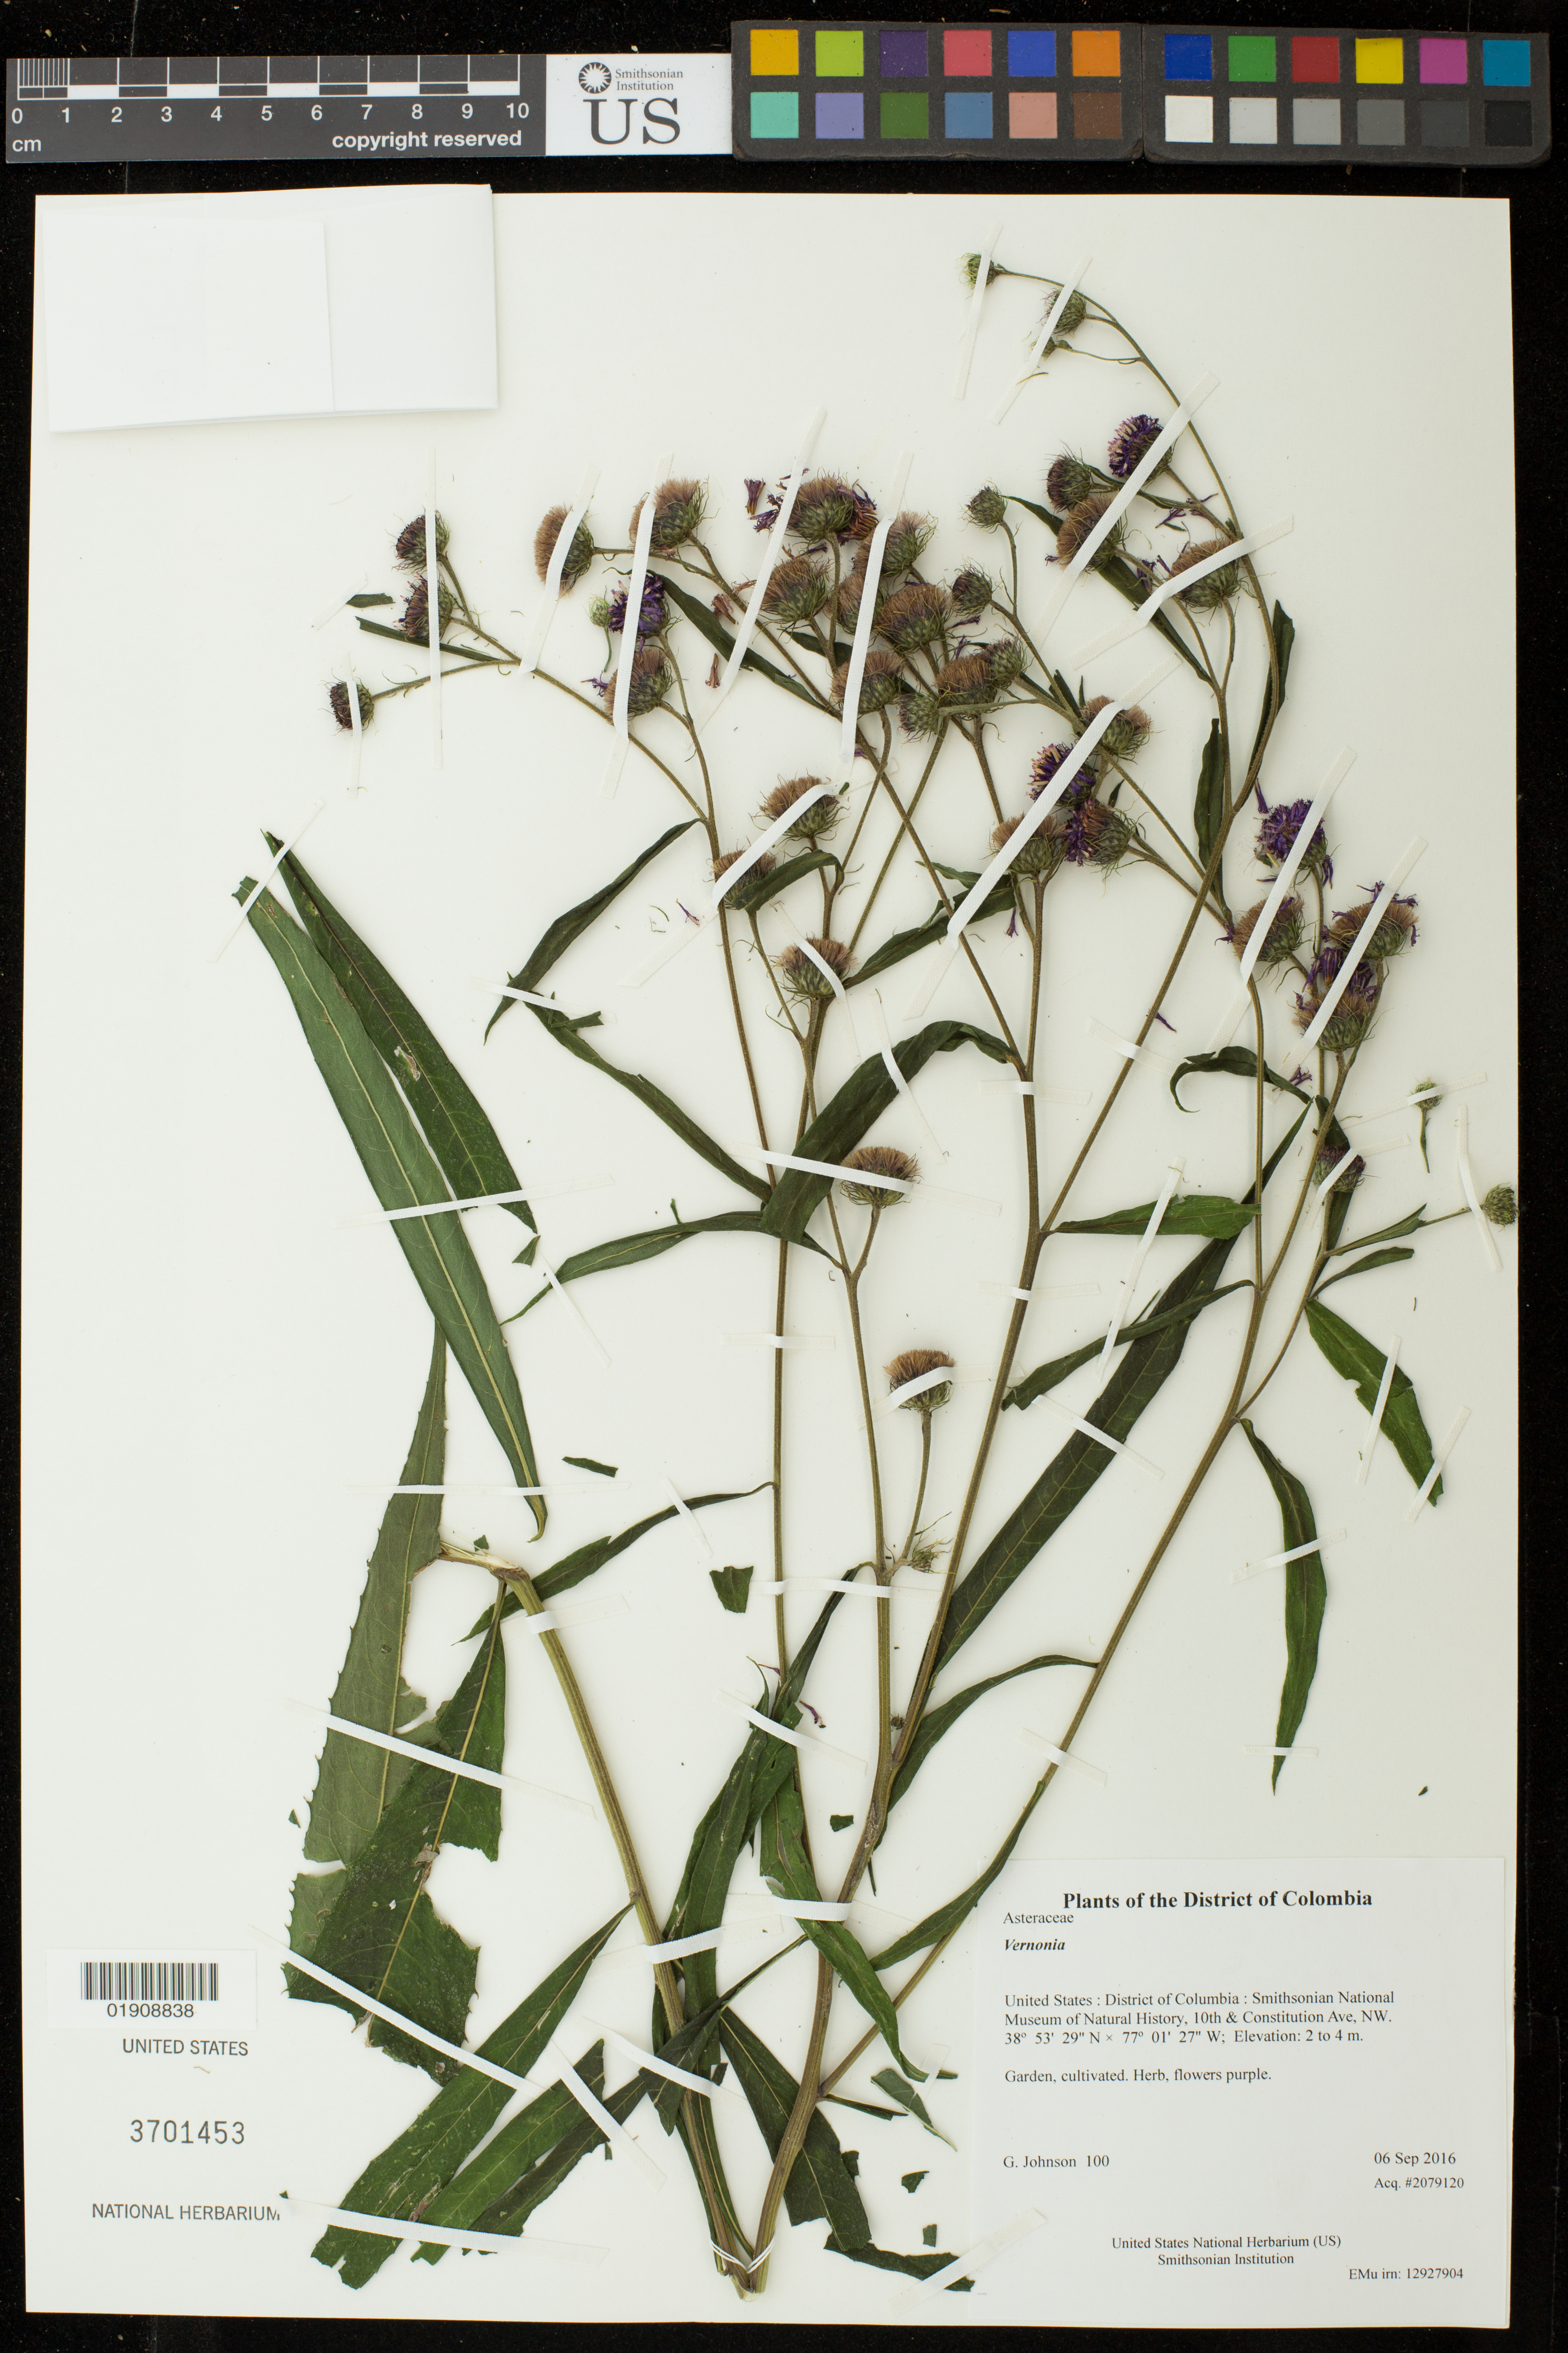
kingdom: Plantae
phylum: Tracheophyta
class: Magnoliopsida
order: Asterales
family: Asteraceae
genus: Vernonia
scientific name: Vernonia sp.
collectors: G. Johnson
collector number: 100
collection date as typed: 6 September 2016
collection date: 2016-09-06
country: United States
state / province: District of Columbia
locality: Smithsonian National Museum of Natural History, 10th & Constitution Ave, NW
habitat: Garden, cultivated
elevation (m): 2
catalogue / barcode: US 3701453